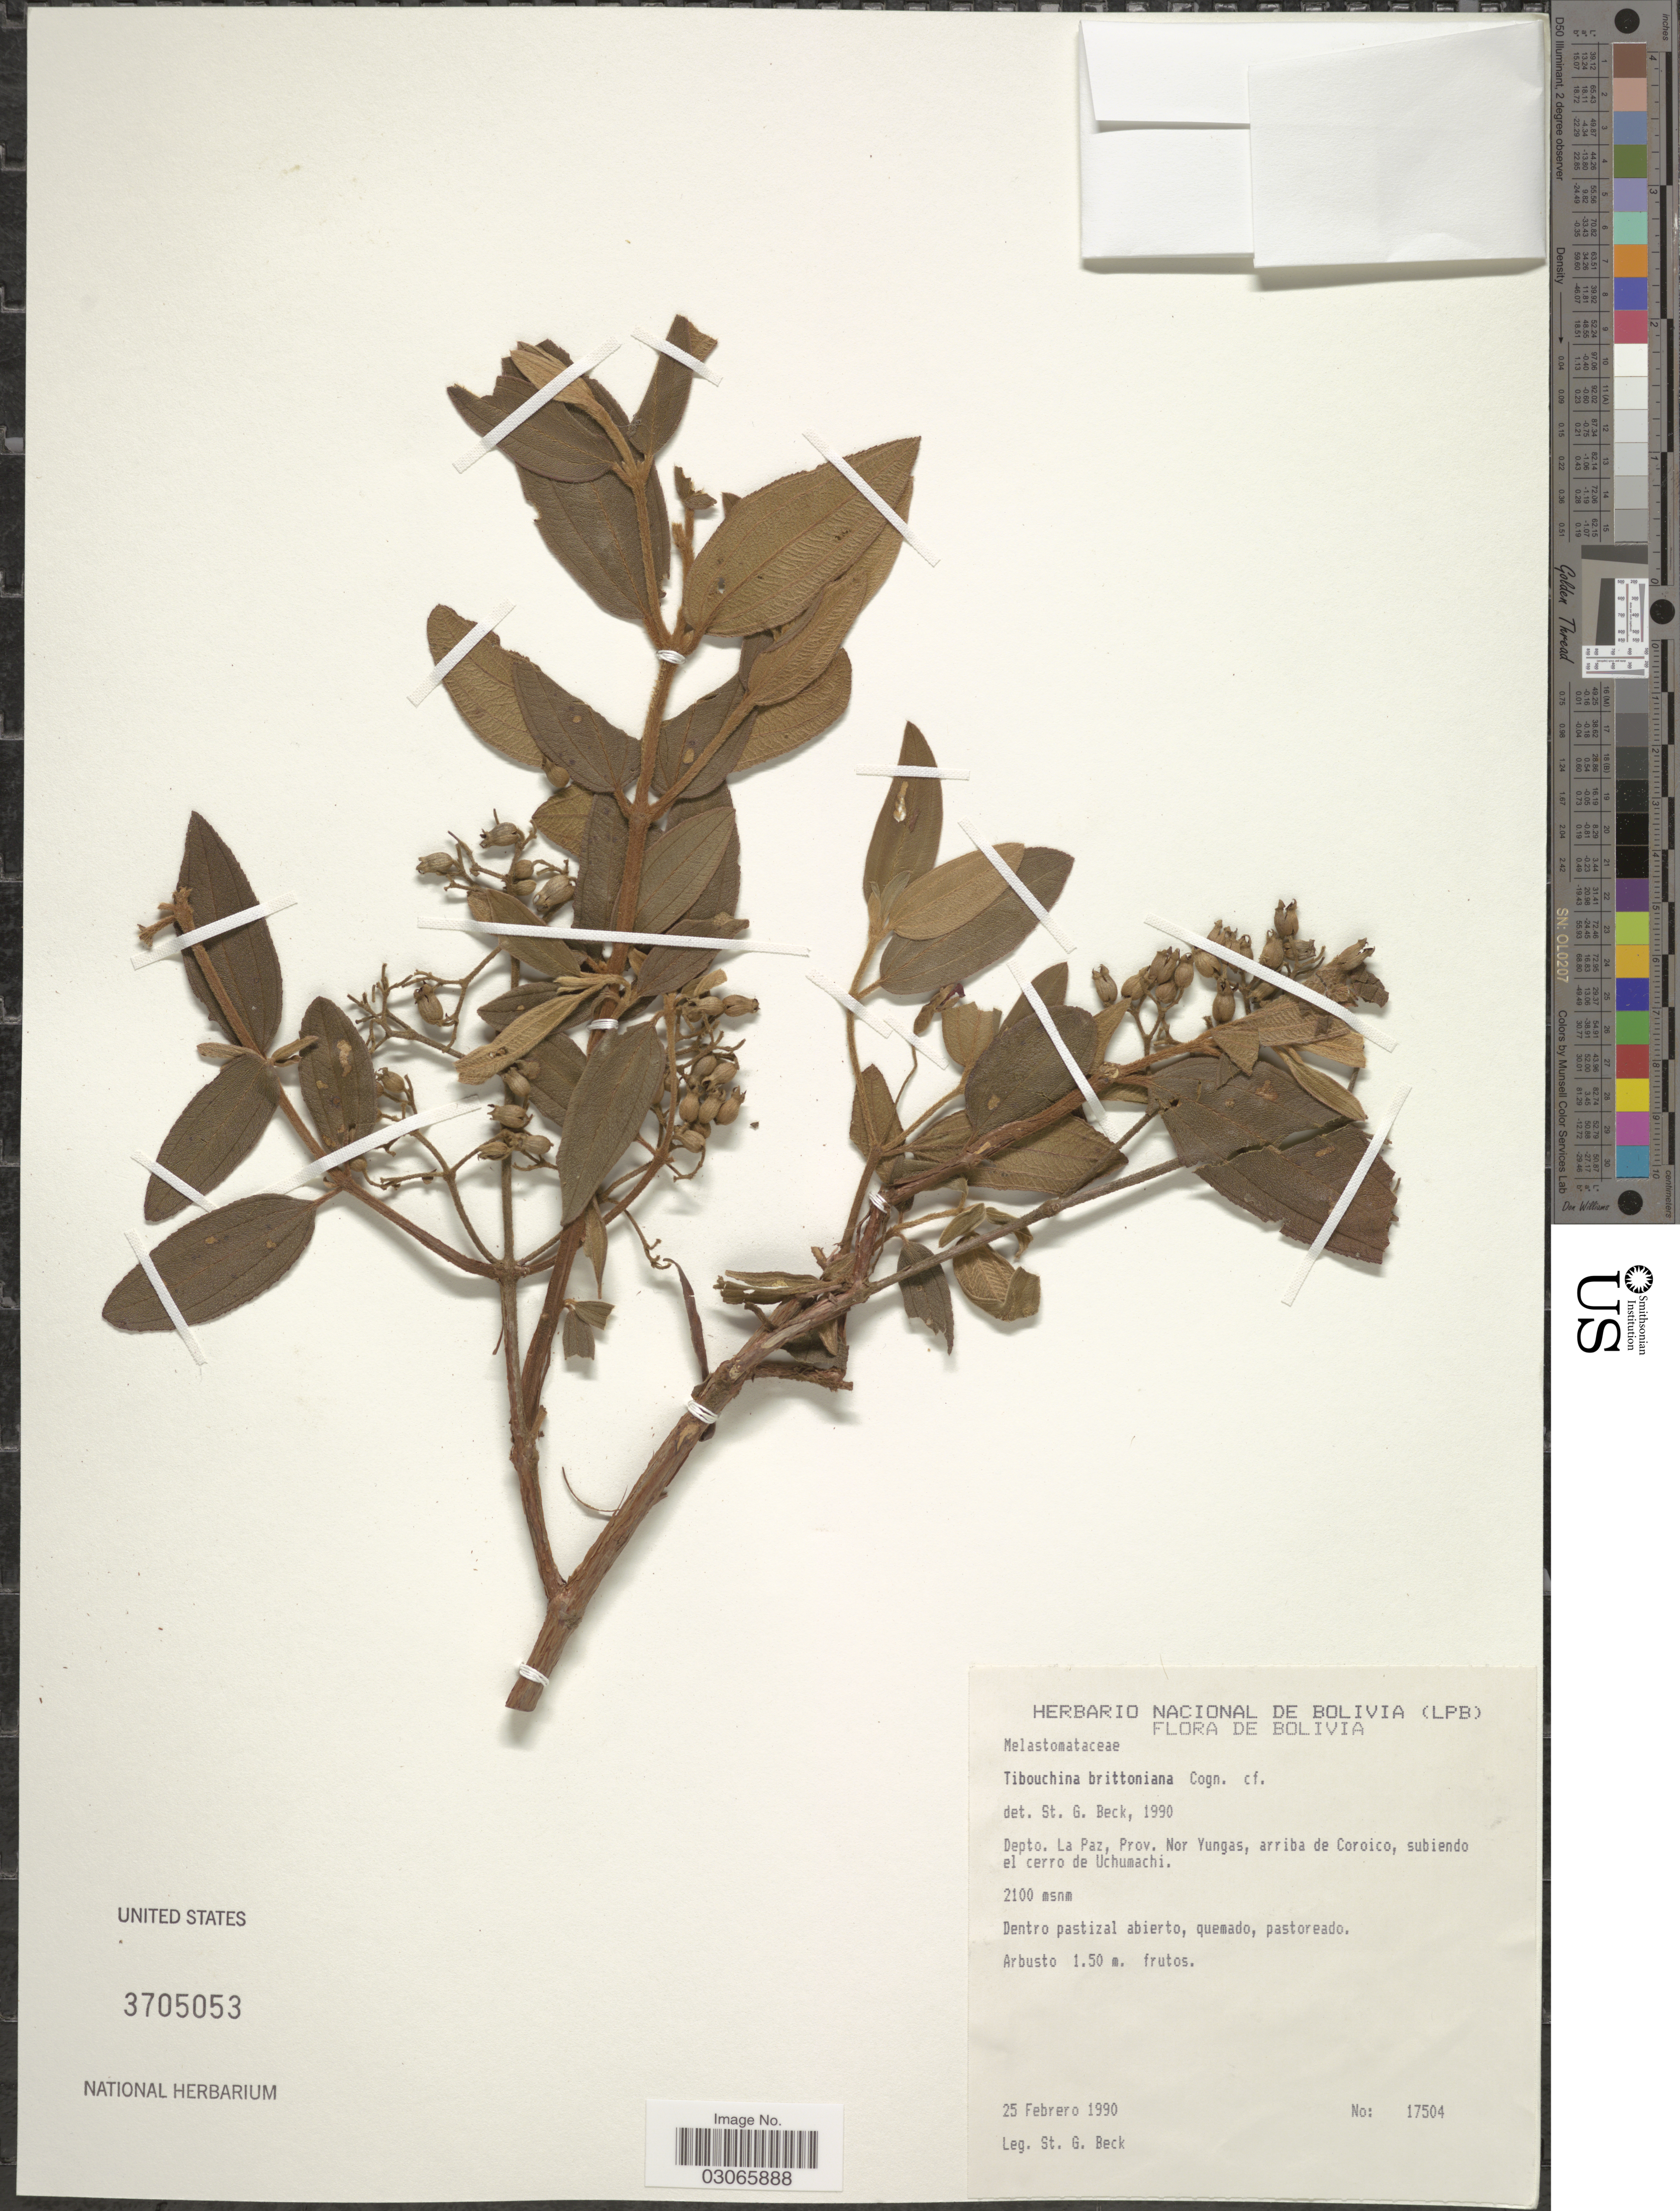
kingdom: Plantae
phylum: Tracheophyta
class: Magnoliopsida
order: Myrtales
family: Melastomataceae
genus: Chaetogastra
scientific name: Chaetogastra brittoniana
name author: (Cogn.) P.J.F. Guim. & Michelang.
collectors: S. G. Beck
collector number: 17504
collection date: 1990-02-25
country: Bolivia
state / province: La Paz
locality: Depto. La Paz, Prov. Nor Yungas, arriba de Coroico, subiende el cerro de Uchumachi.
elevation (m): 2100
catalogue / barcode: US 3705053